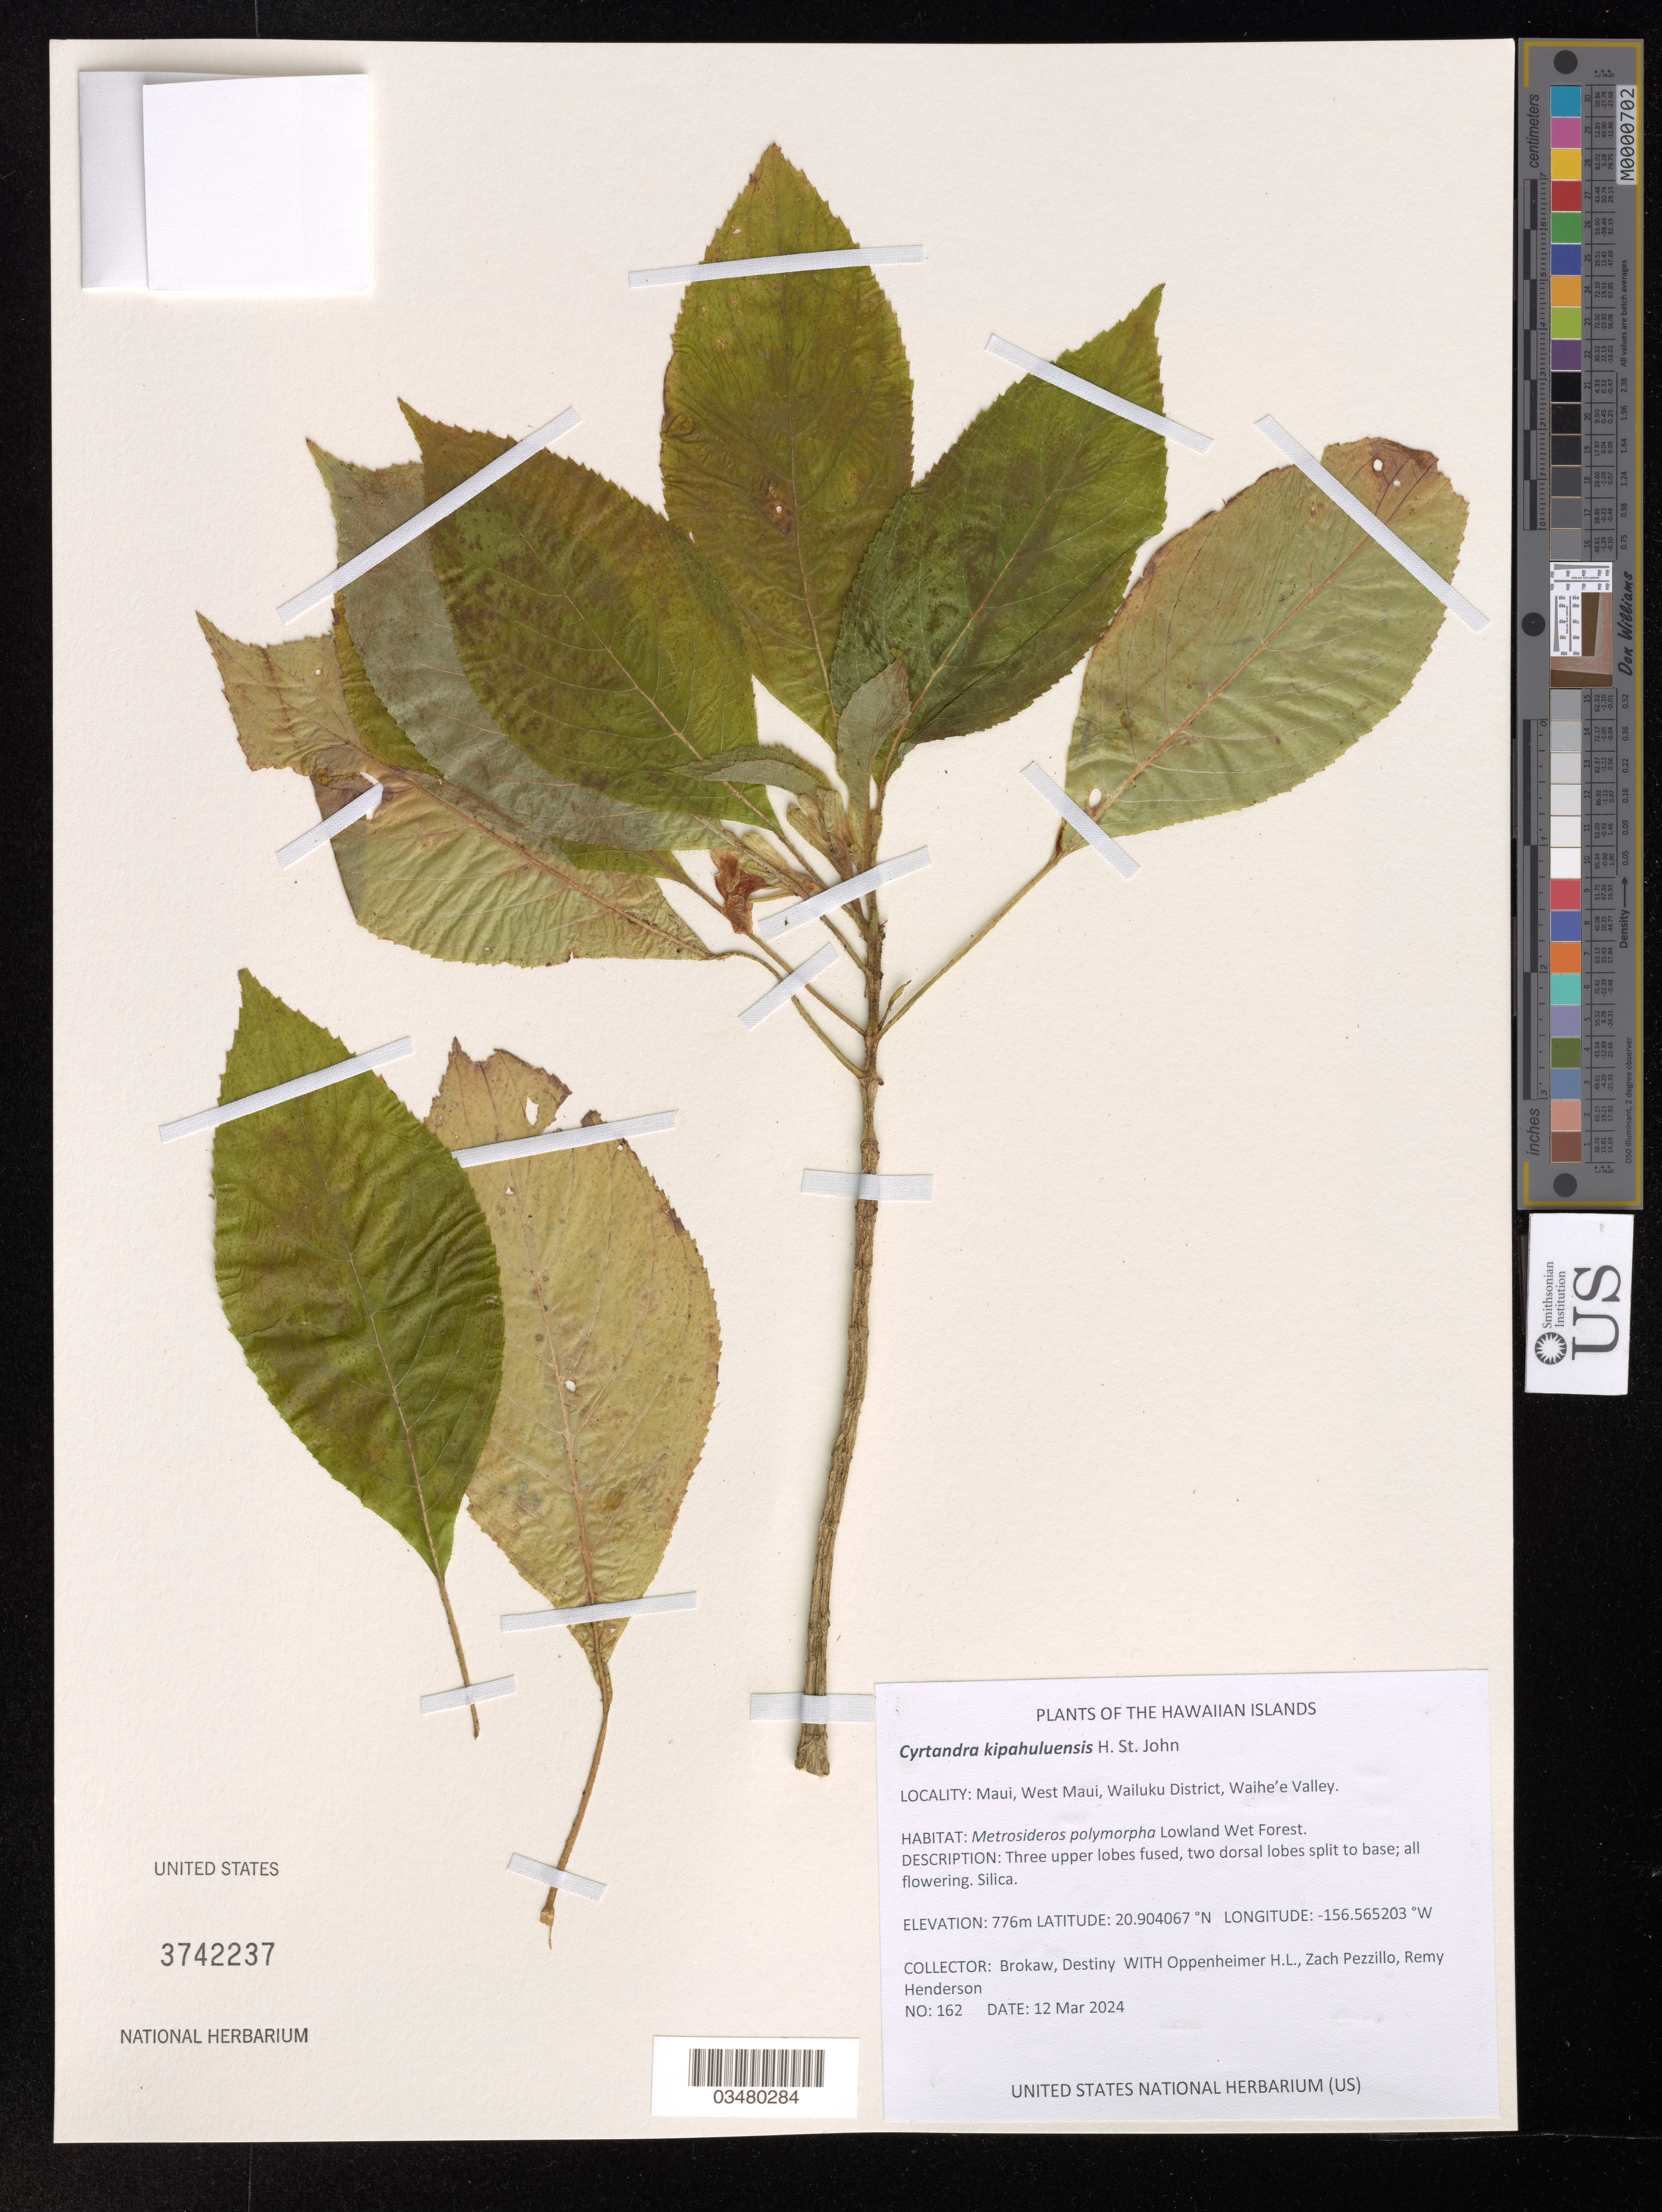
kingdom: Plantae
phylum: Tracheophyta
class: Magnoliopsida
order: Lamiales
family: Gesneriaceae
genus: Cyrtandra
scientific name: Cyrtandra kipahuluensis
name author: H. St. John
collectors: H. L. Oppenheimer, Z. Pezzillo & R. Henderson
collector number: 162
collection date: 2024-03-12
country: United States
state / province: Hawaii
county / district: Maui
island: Maui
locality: West Maui, Wailuku District, Waihe'e Valley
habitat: Lowland wet forest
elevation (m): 776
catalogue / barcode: US 3742237